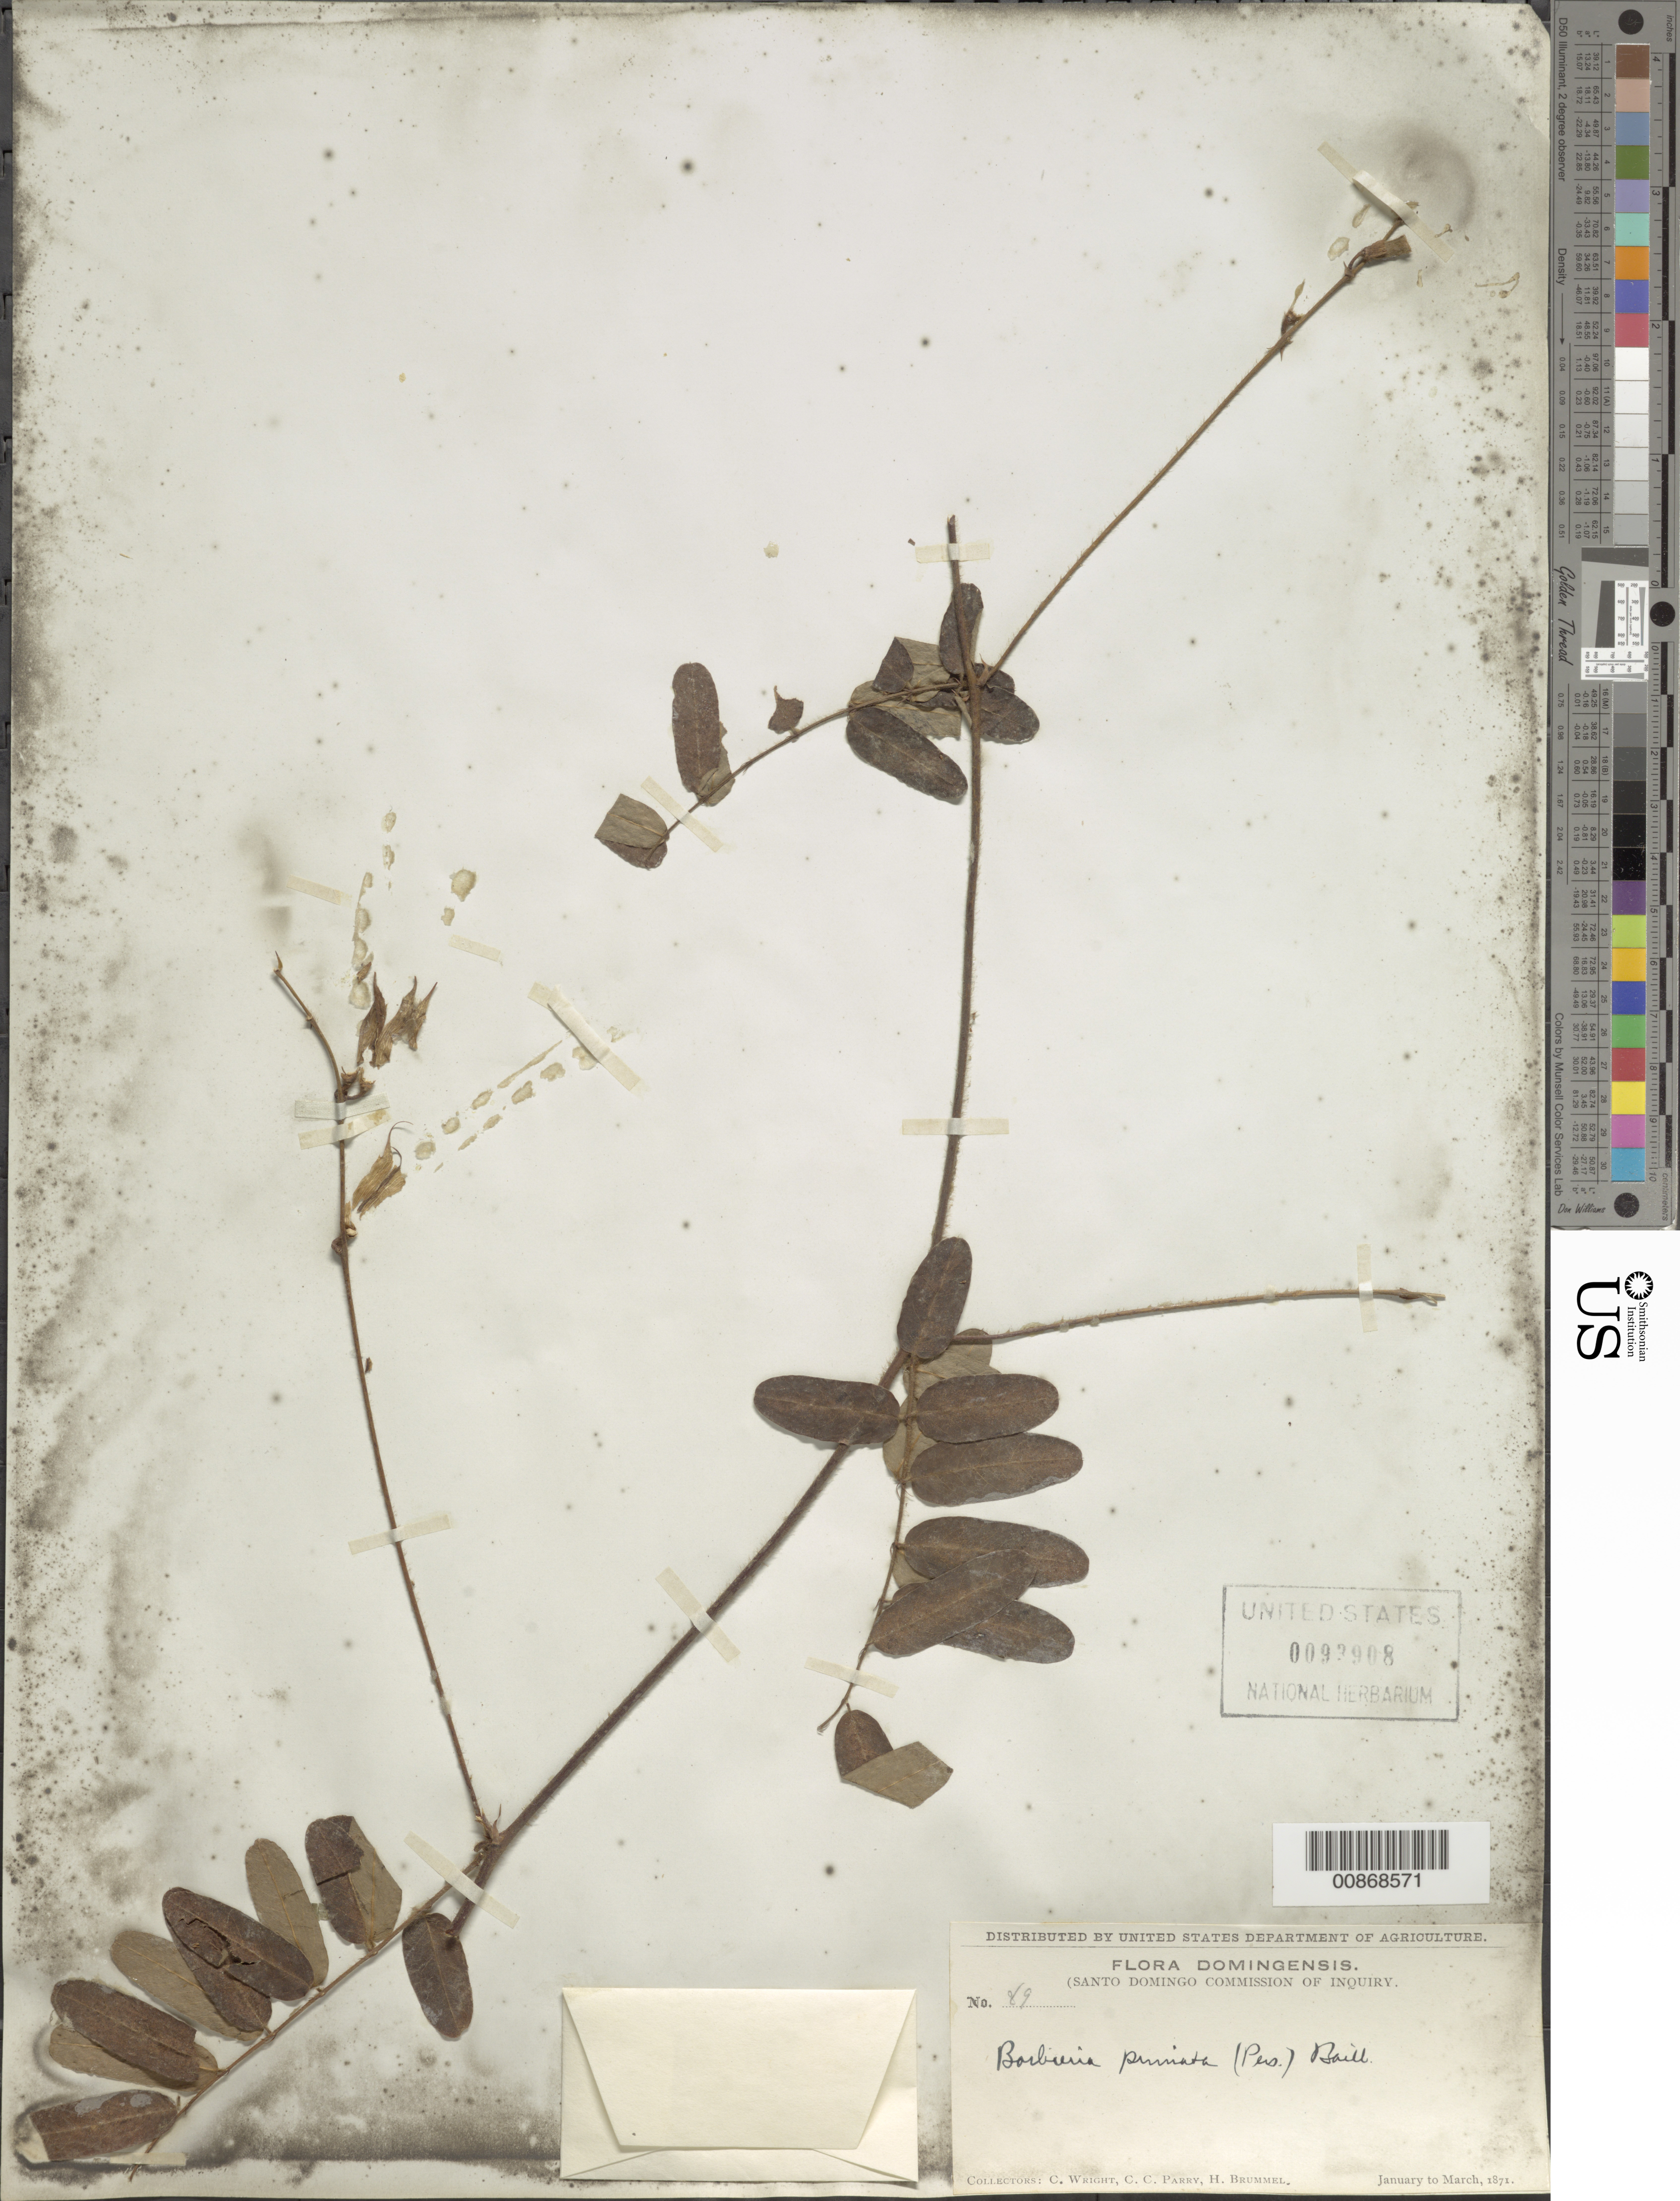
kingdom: Plantae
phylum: Tracheophyta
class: Magnoliopsida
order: Fabales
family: Fabaceae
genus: Barbieria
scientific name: Barbieria pinnata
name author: (Pers.) Baill.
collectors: C. Wright, C. C. Parry & H. Brummel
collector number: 89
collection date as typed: Jan 1871 to -- Mar 1871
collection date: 1871-01/1871-03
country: Dominican Republic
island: Hispaniola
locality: Dominican Republic.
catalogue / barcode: US 93908